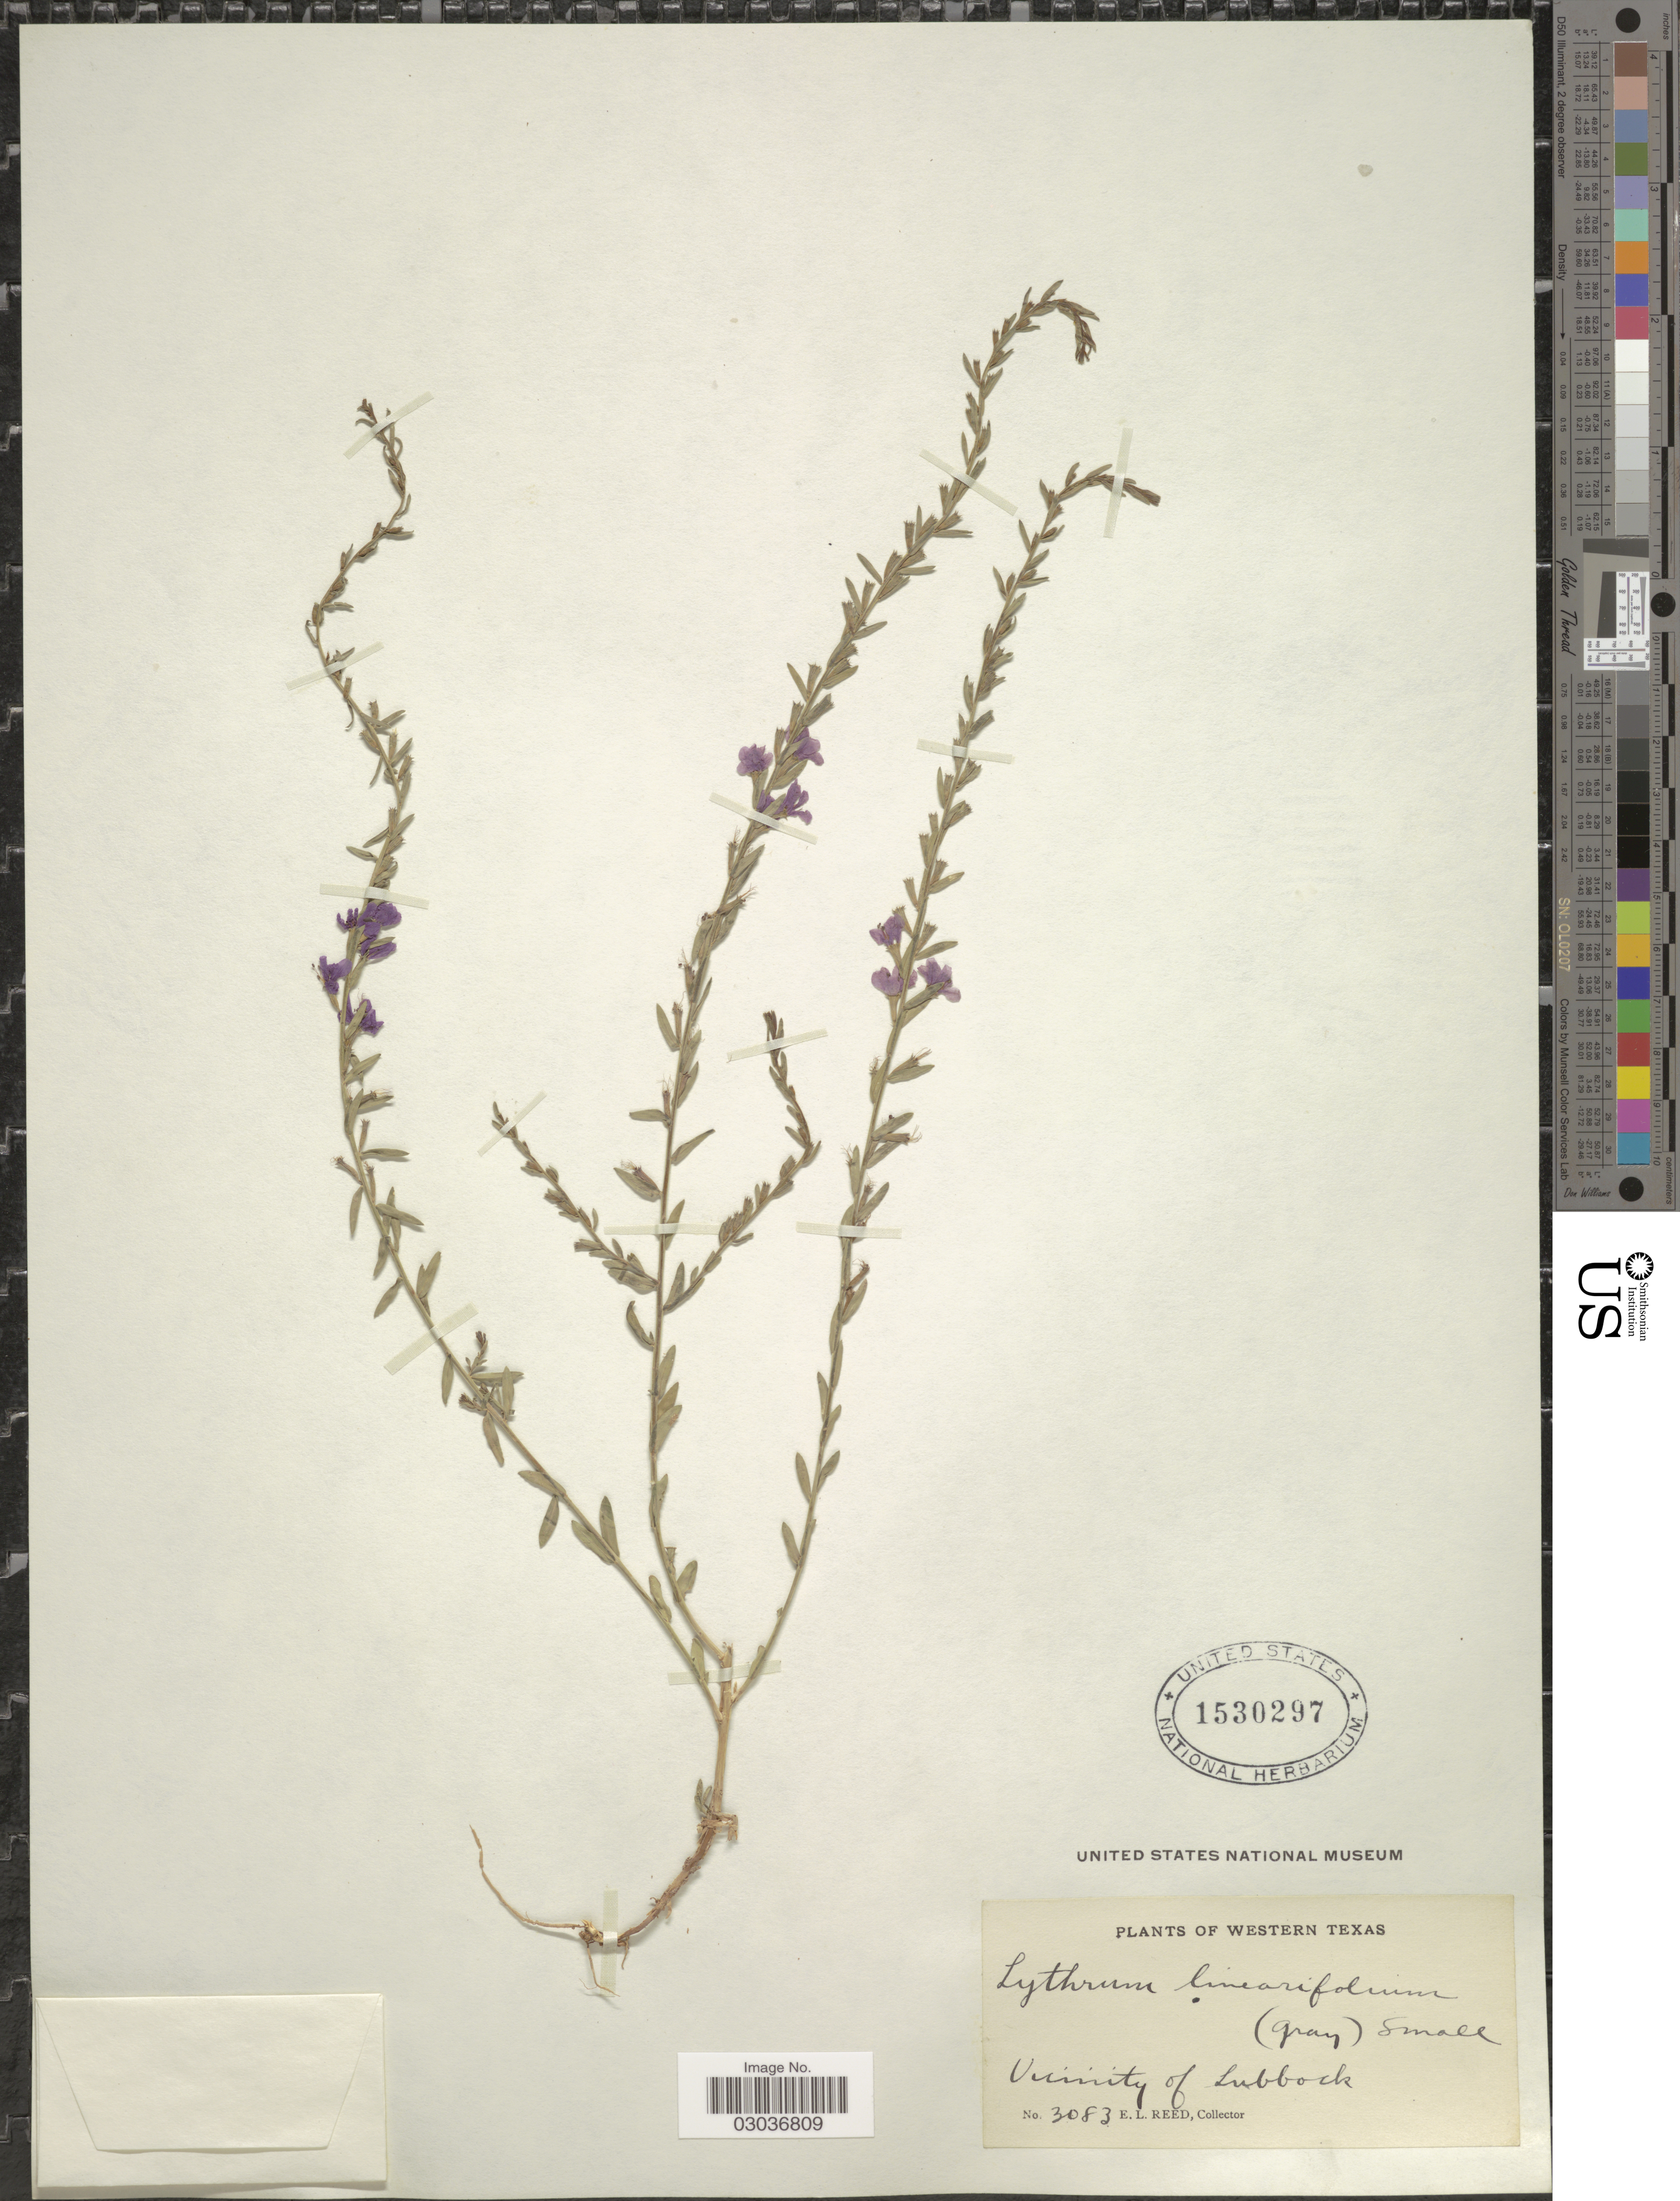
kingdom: Plantae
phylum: Tracheophyta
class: Magnoliopsida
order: Myrtales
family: Lythraceae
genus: Lythrum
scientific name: Lythrum californicum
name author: Torr. & A. Gray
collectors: E. Reed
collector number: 3083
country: United States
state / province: Texas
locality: Western Texas, Vicinity of Lubbock.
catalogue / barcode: US 1530297